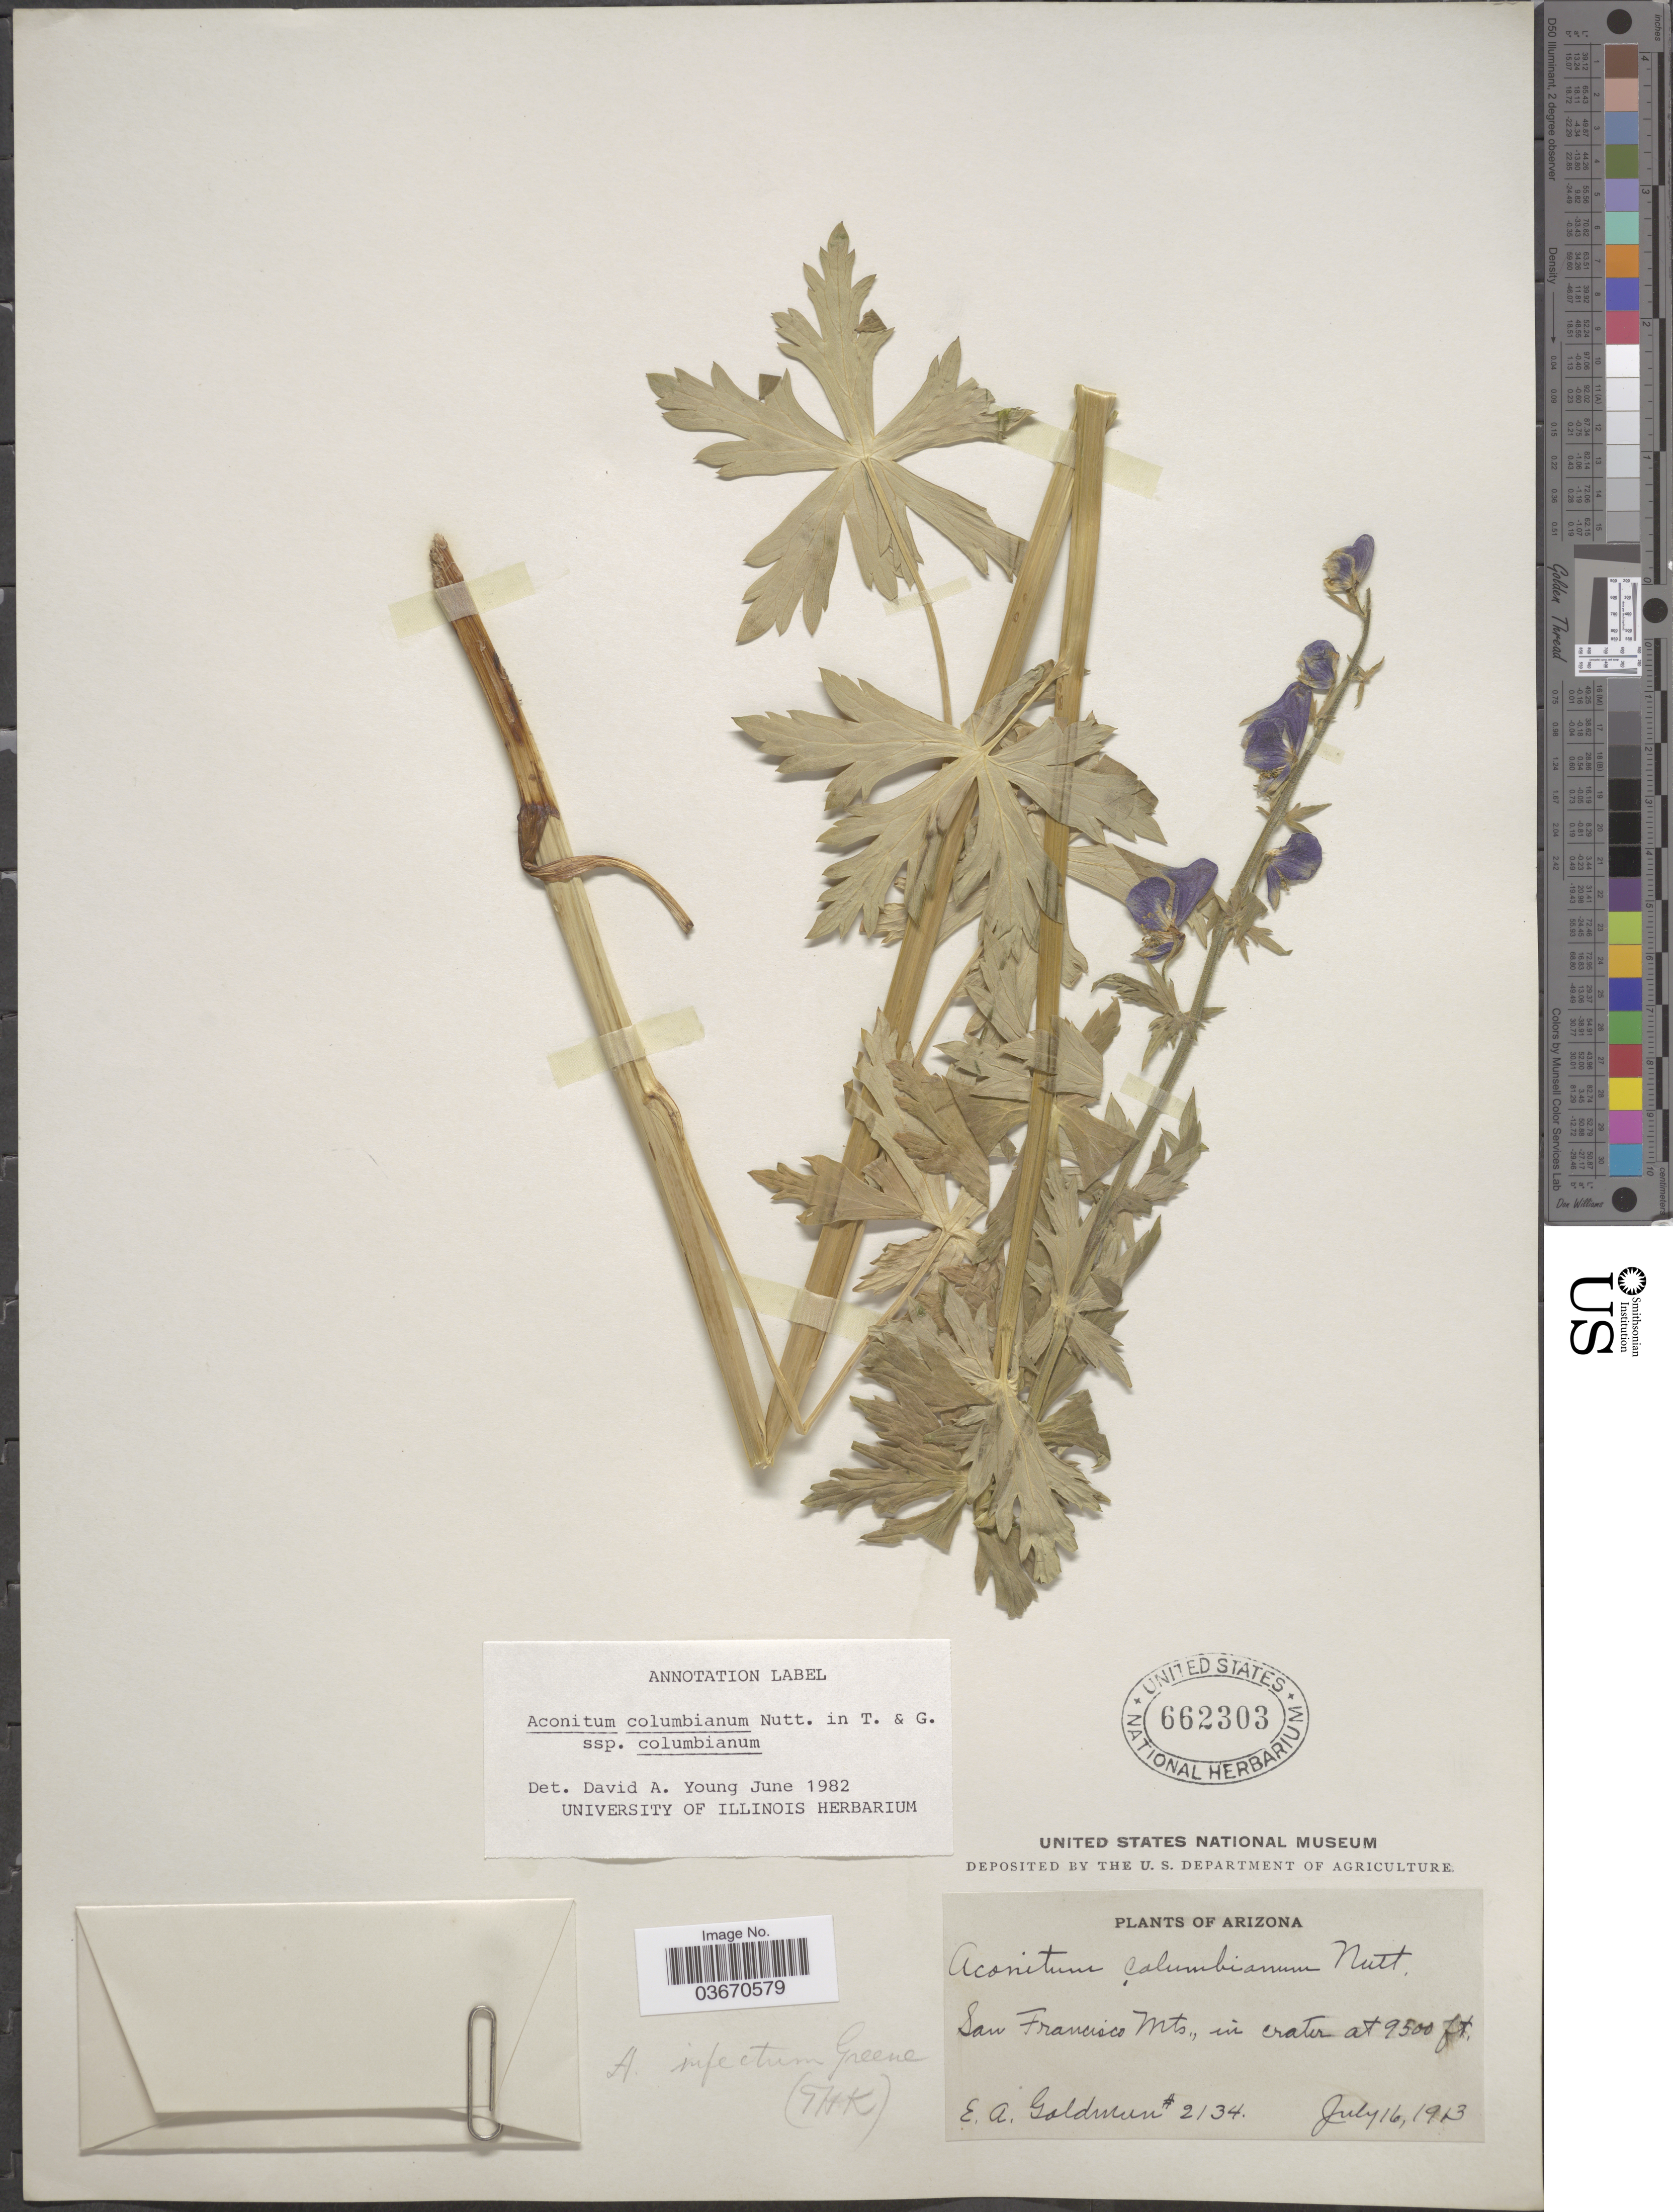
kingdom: Plantae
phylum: Tracheophyta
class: Magnoliopsida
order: Ranunculales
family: Ranunculaceae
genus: Aconitum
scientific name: Aconitum columbianum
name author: Nutt.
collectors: E. A. Goldman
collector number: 2134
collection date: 1913-07-16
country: United States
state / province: Arizona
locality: San Francisco Mts., in crater.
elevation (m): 2896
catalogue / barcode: US 662303